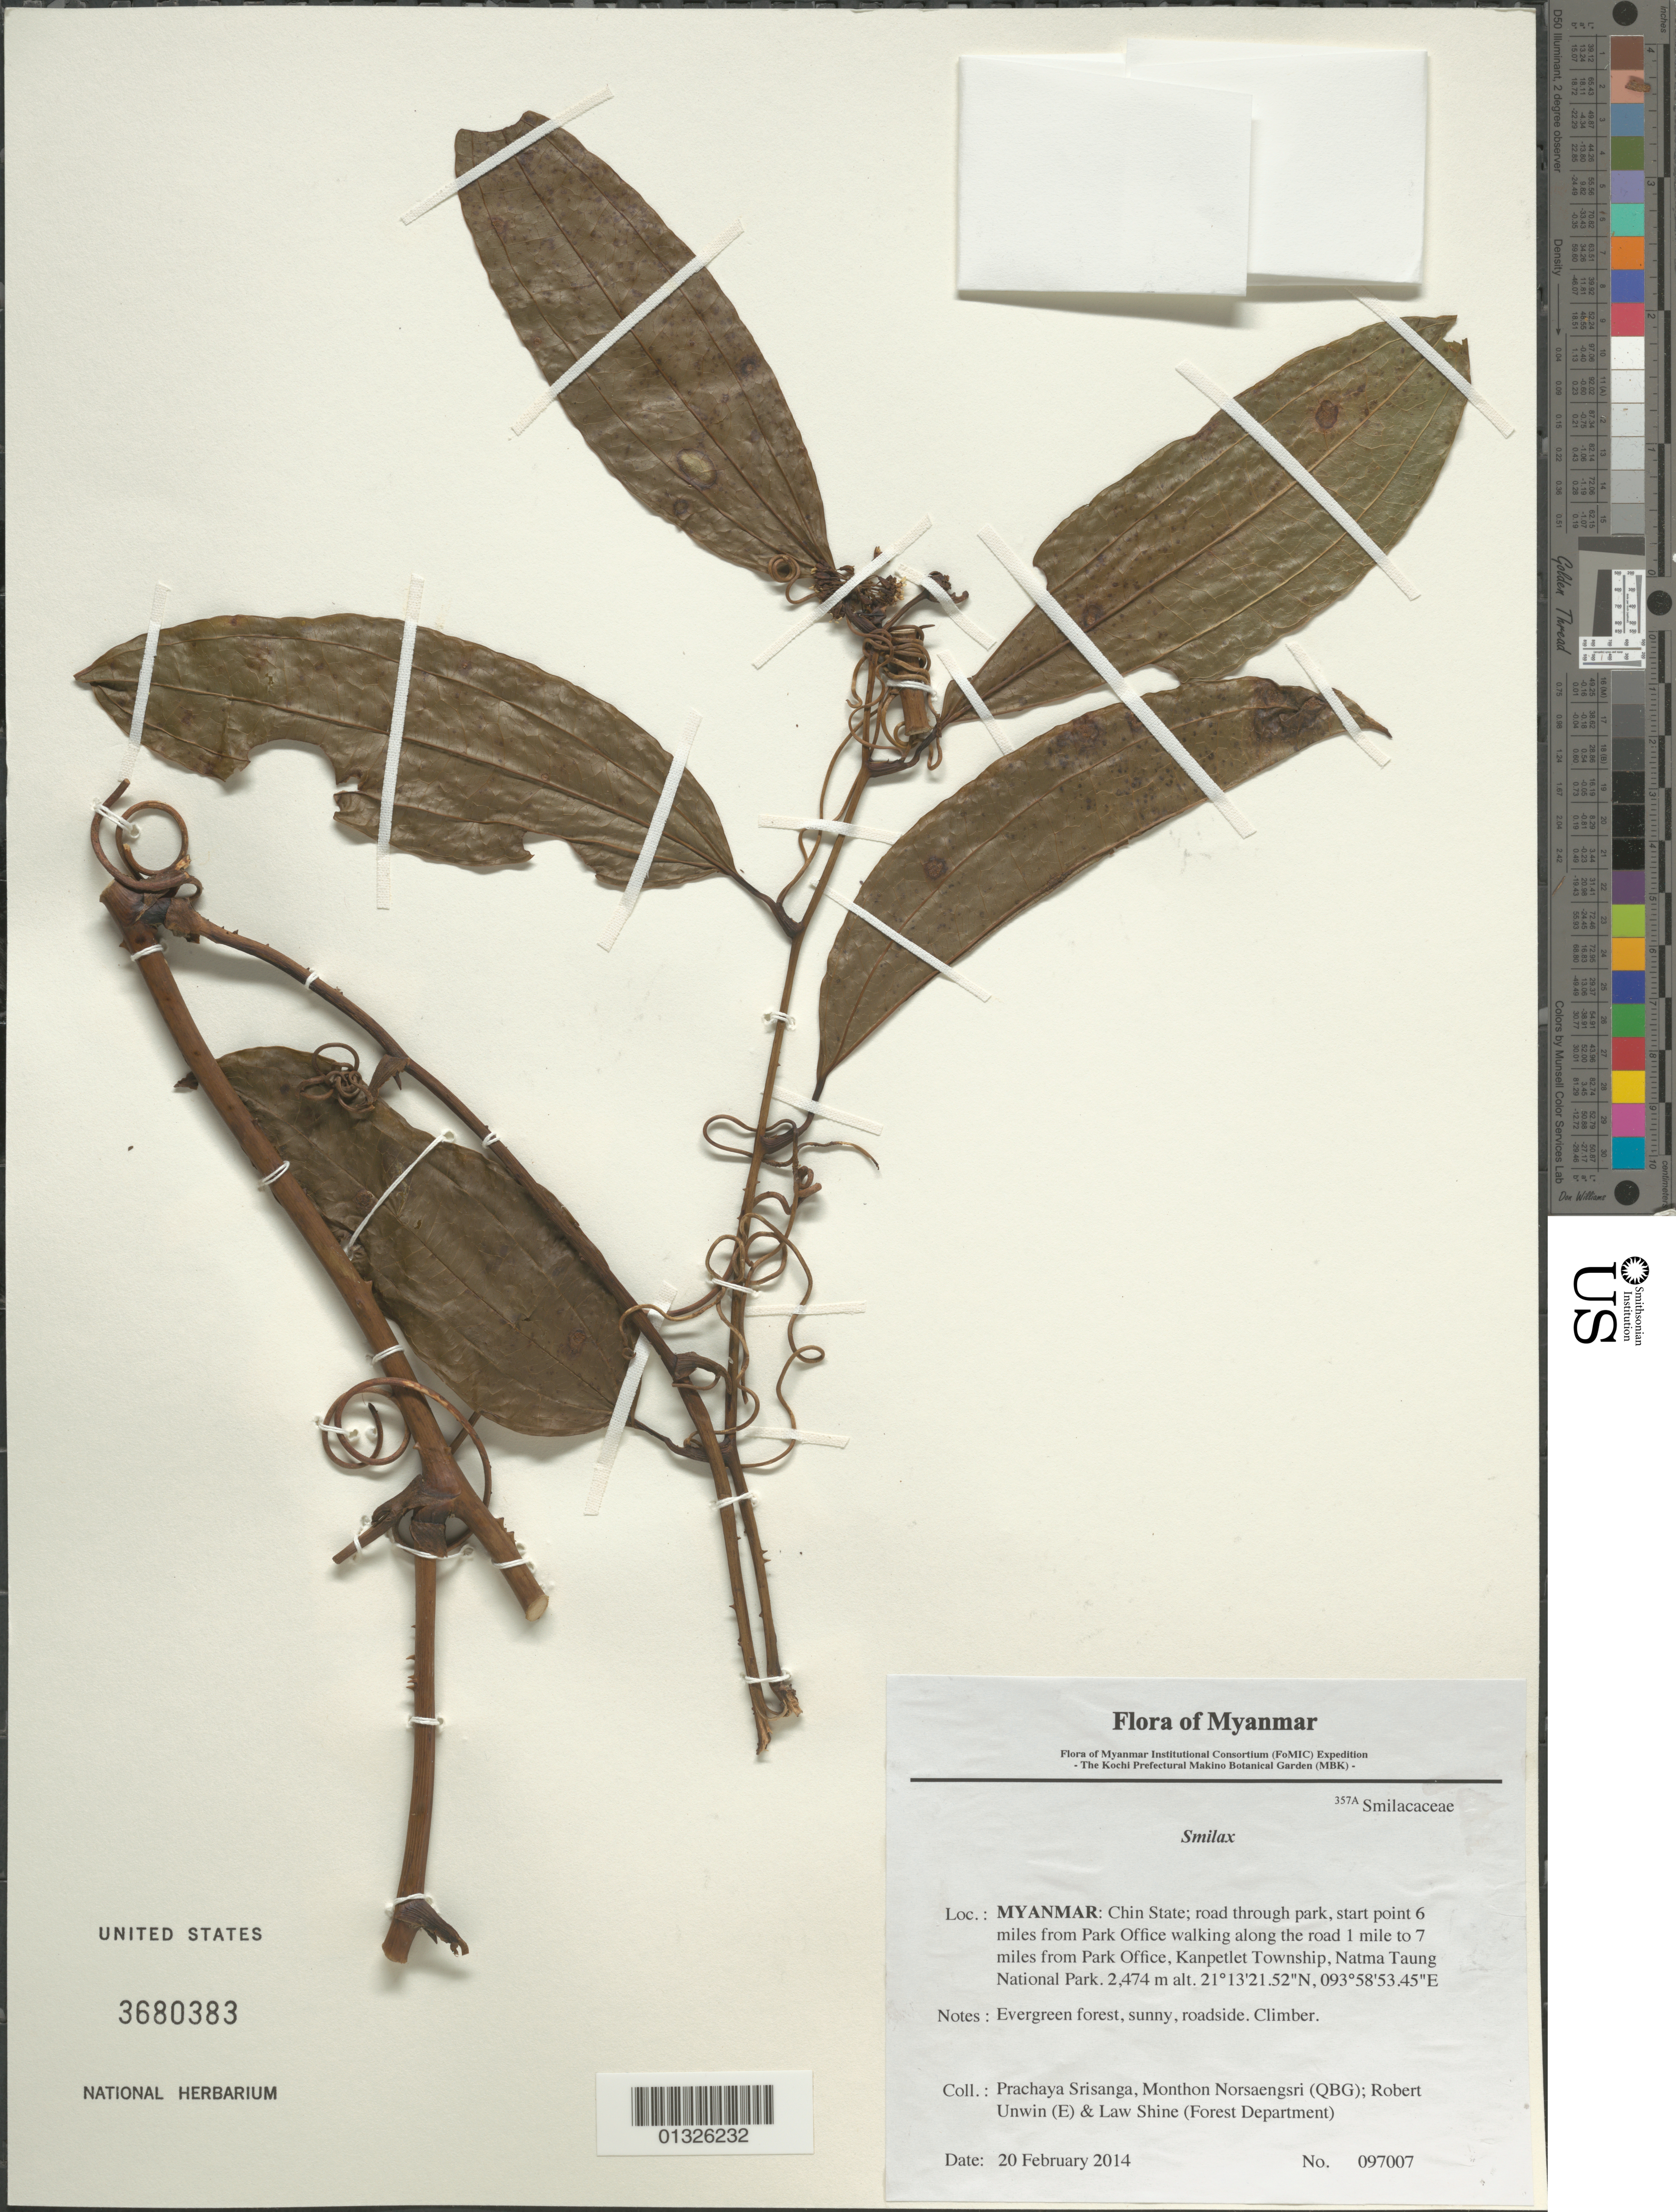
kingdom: Plantae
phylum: Tracheophyta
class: Liliopsida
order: Liliales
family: Smilacaceae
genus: Smilax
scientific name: Smilax sp.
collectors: P. Srisanga, M. Norsaengsri, R. Unwin & L. Shine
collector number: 97007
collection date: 2014-02-20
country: Myanmar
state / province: Chin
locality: Road through park, start point 6 miles from Park Office walking along the road 1 mile to 7 miles from Park Office, Kanpetlet Township, Natma Taung National Park.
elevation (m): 2474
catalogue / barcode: US 3680383